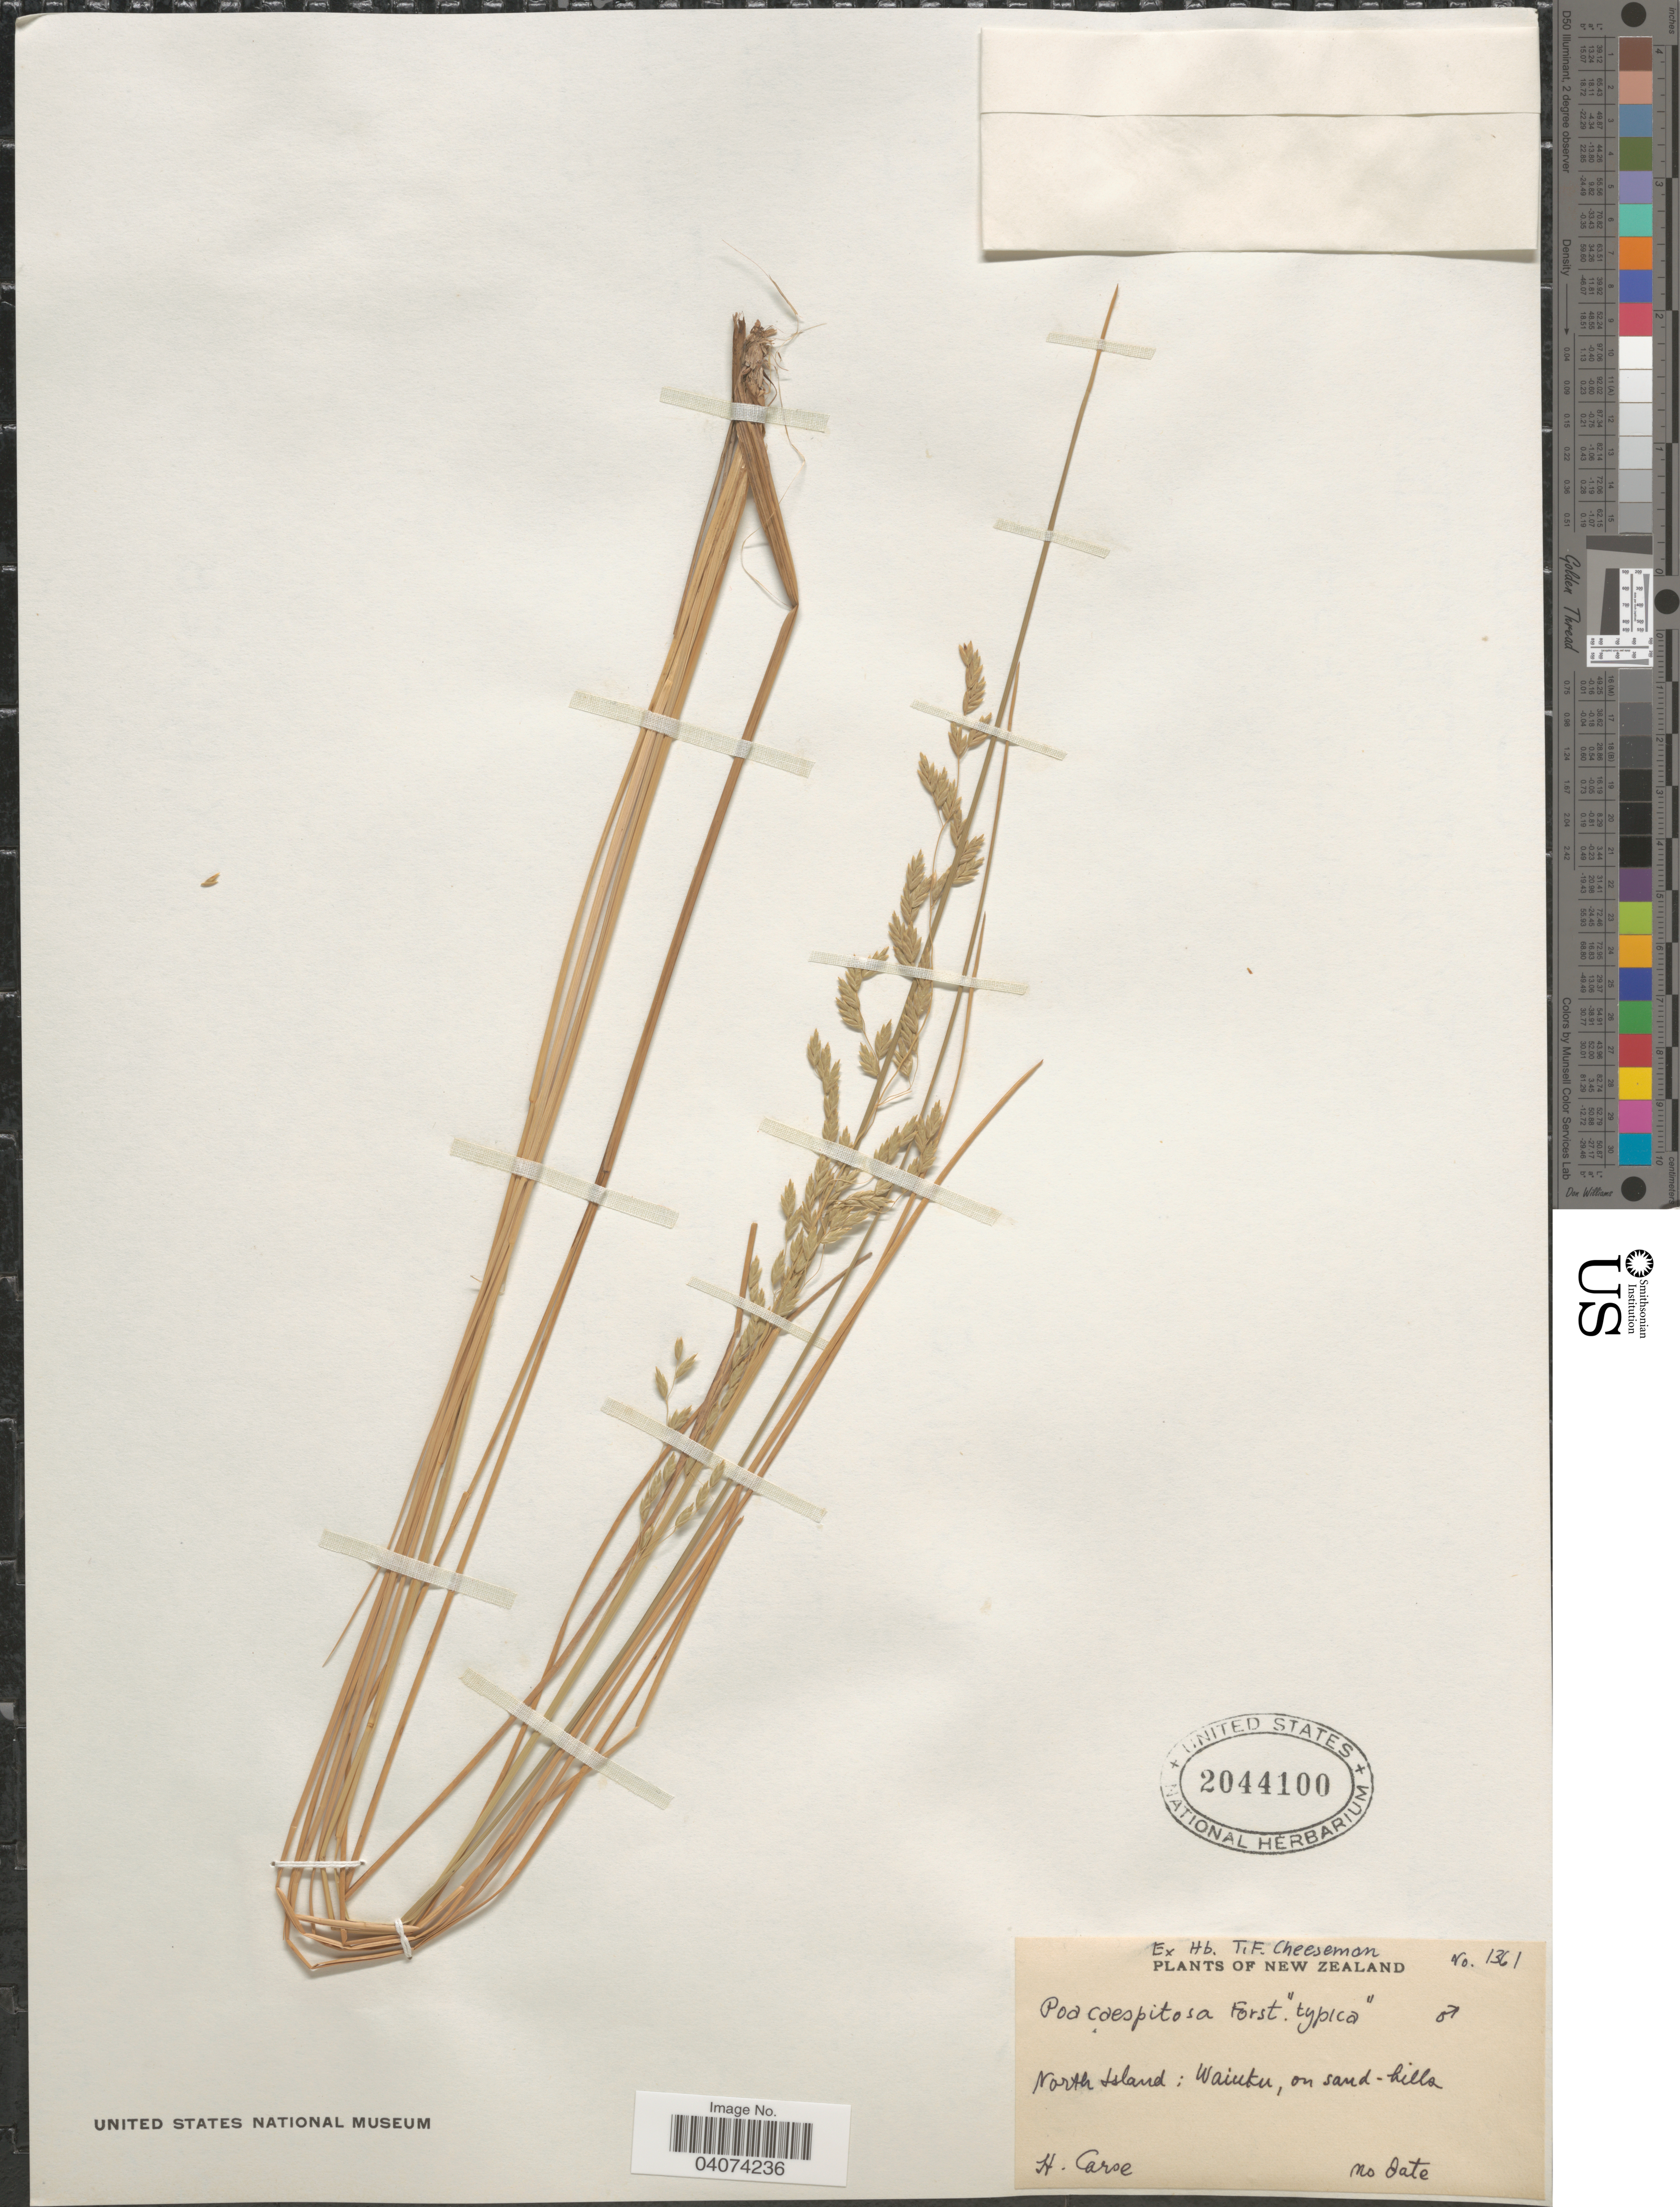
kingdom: Plantae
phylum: Tracheophyta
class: Liliopsida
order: Poales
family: Poaceae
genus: Poa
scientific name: Poa cita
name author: Edgar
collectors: H. Carse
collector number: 1361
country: New Zealand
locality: North Island: Waiuku.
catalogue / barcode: US 2044100